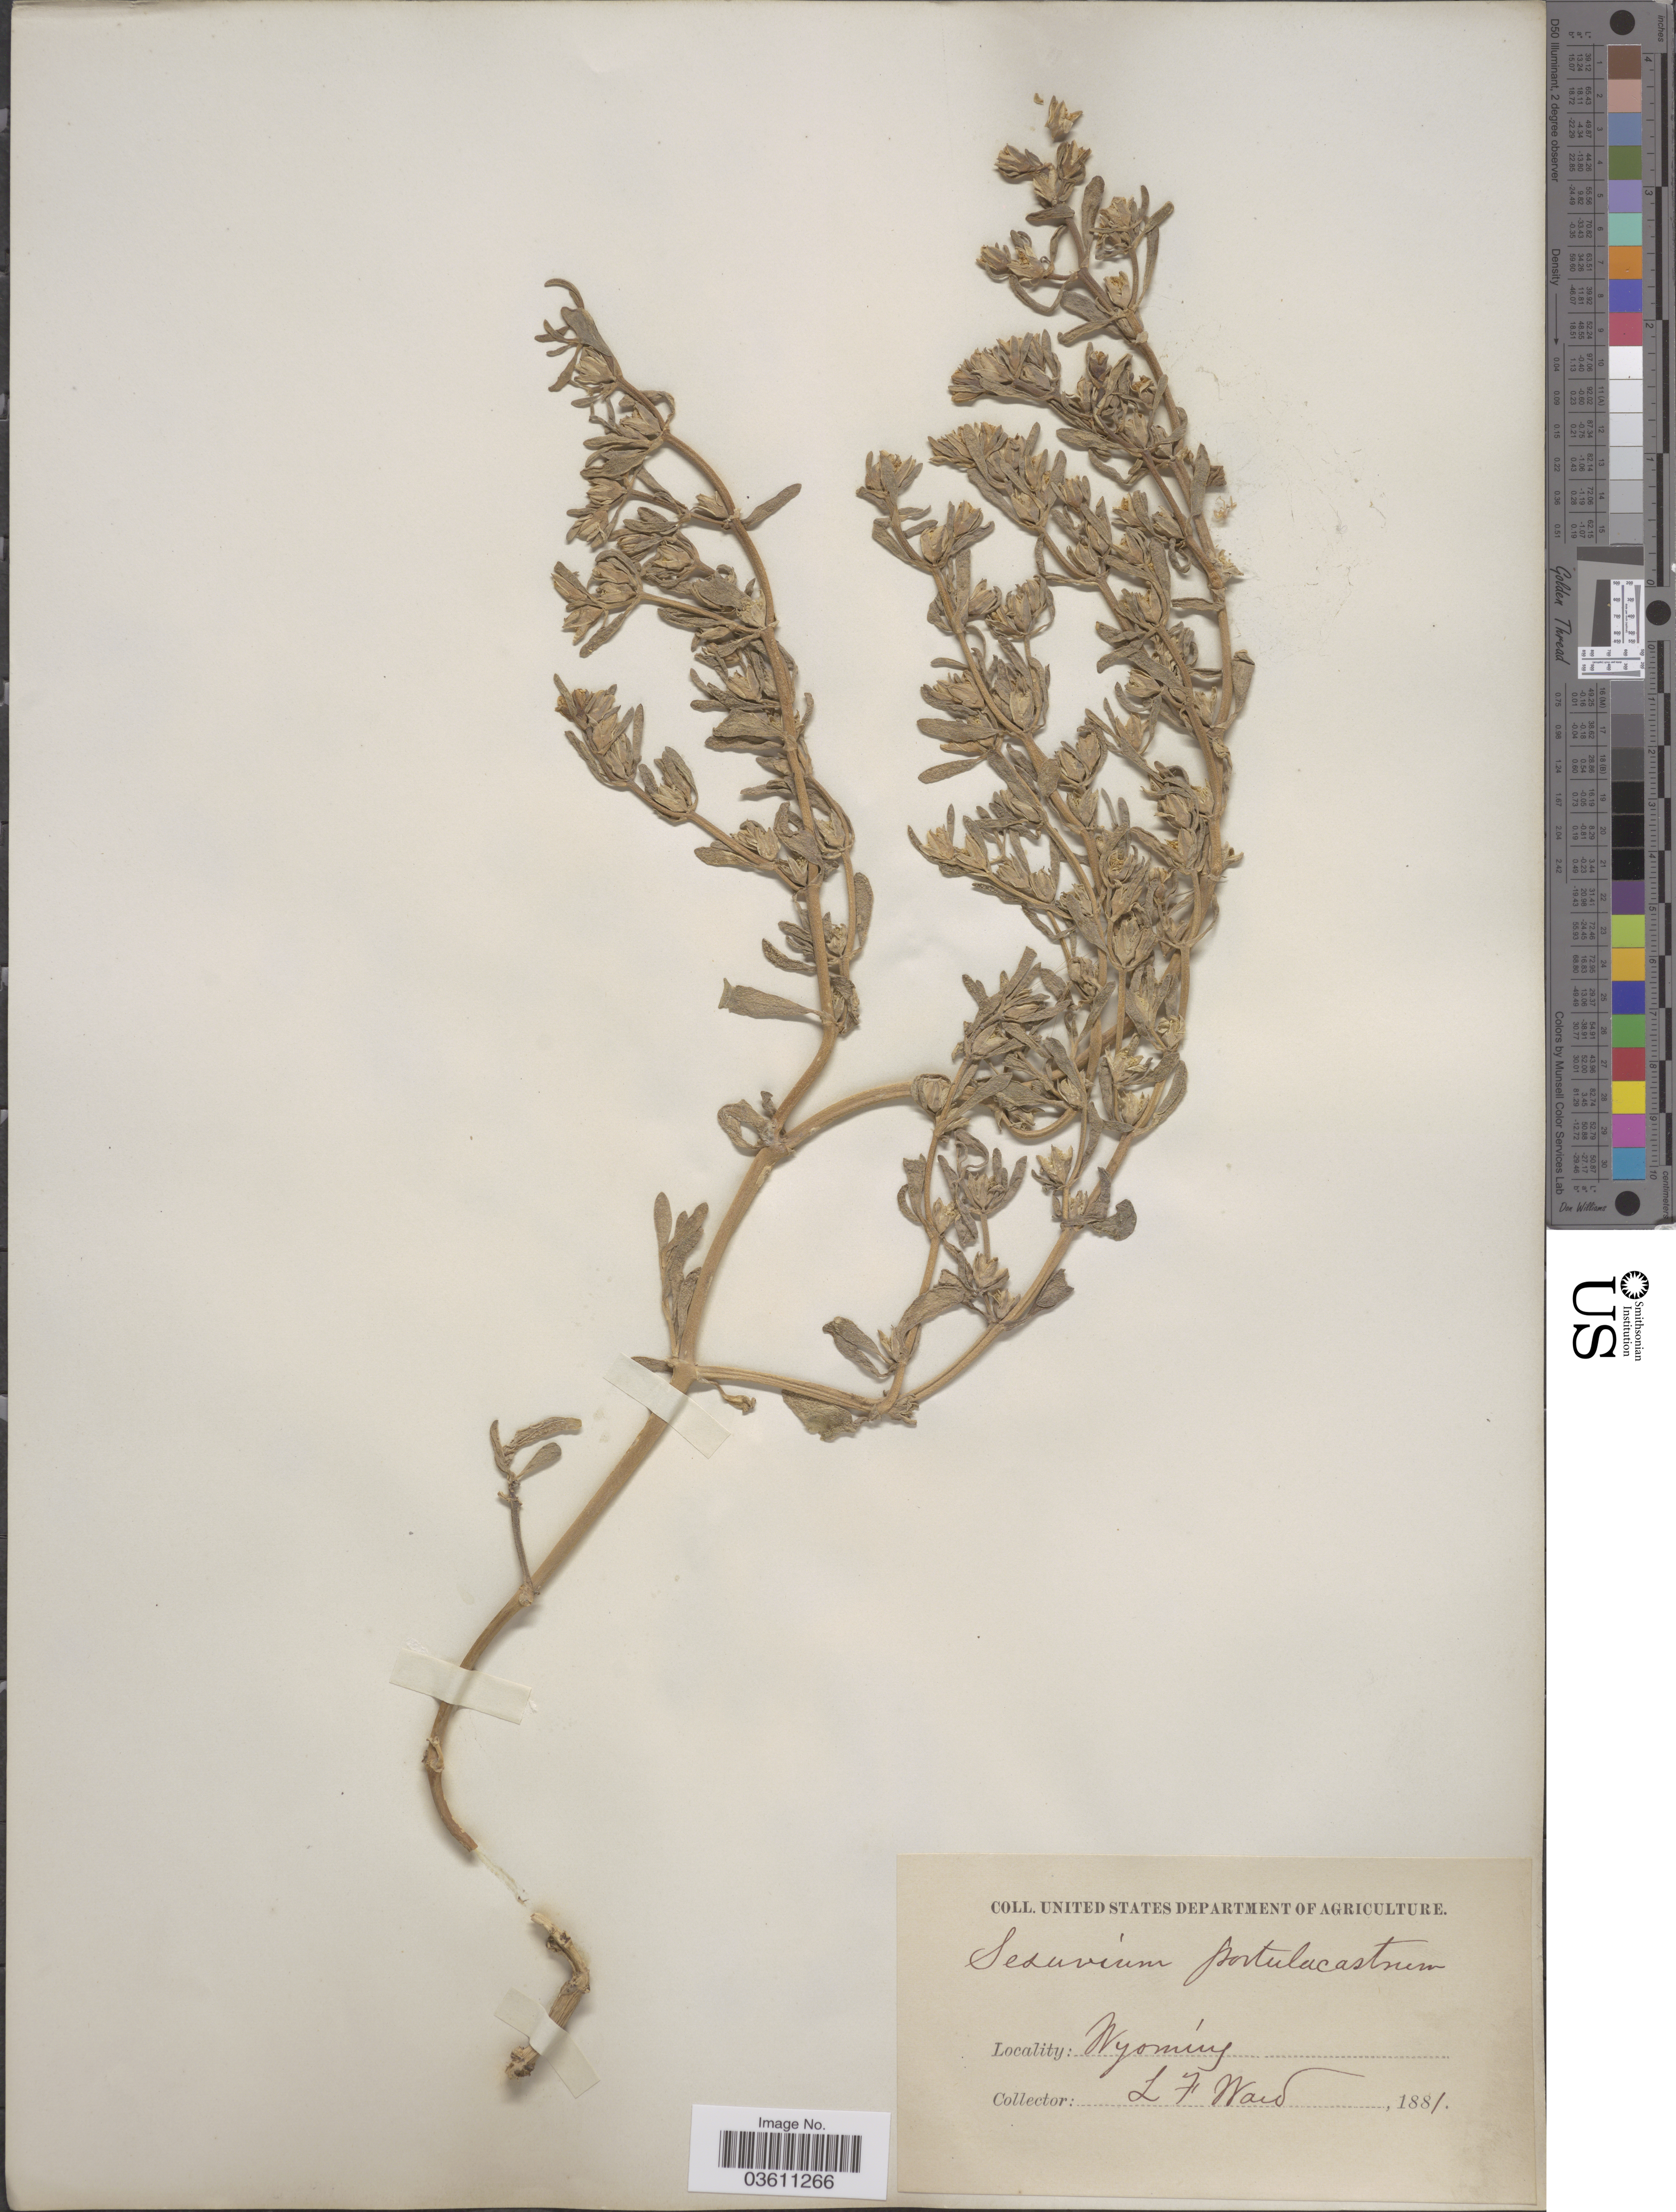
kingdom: Plantae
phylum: Tracheophyta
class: Magnoliopsida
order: Caryophyllales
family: Aizoaceae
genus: Sesuvium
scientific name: Sesuvium revolutifolium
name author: Ortega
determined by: Strong, Mark T., (BOT), Smithsonian Institution - National Museum of Natural History (UNITED STATES)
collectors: L. Ward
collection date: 1881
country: United States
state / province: Wyoming